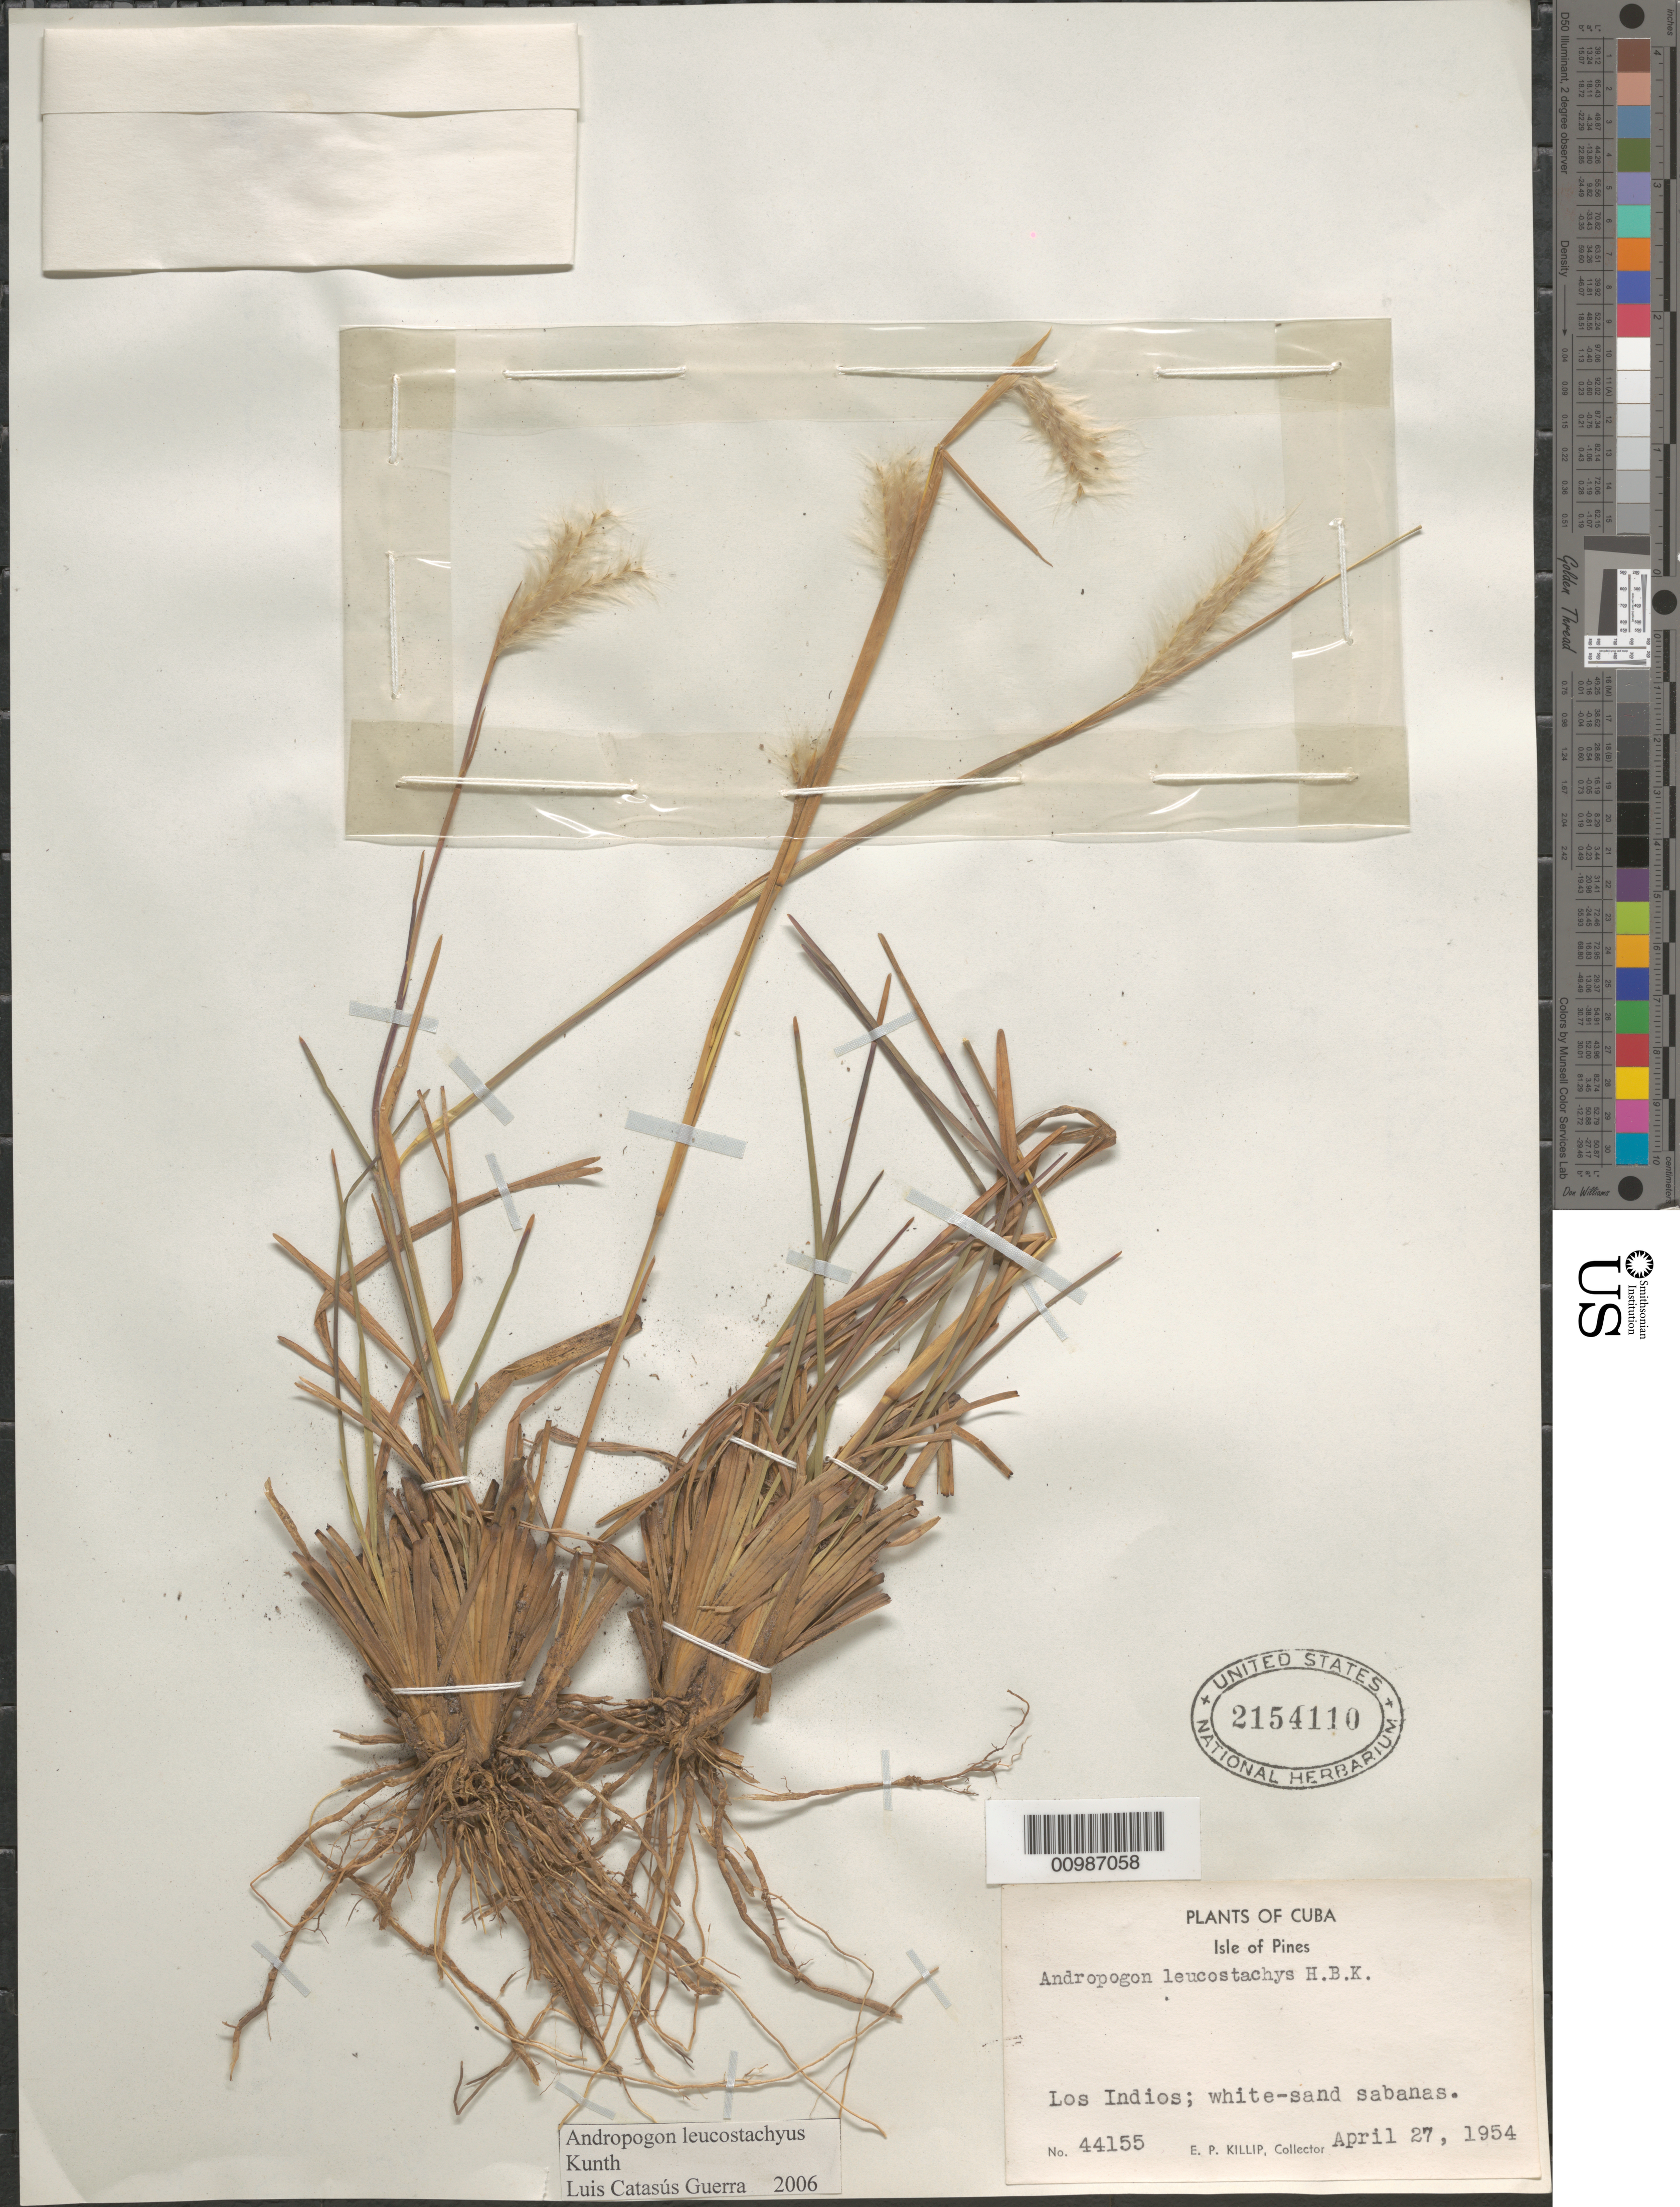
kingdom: Plantae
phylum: Tracheophyta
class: Liliopsida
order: Poales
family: Poaceae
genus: Andropogon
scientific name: Andropogon leucostachyus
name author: Kunth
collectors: E. P. Killip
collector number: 44155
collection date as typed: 27 Apr 1954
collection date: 1954-04-27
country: Cuba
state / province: Isla de la Juventud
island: Isla de la Juventud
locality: Los Indios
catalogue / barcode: US 2154110